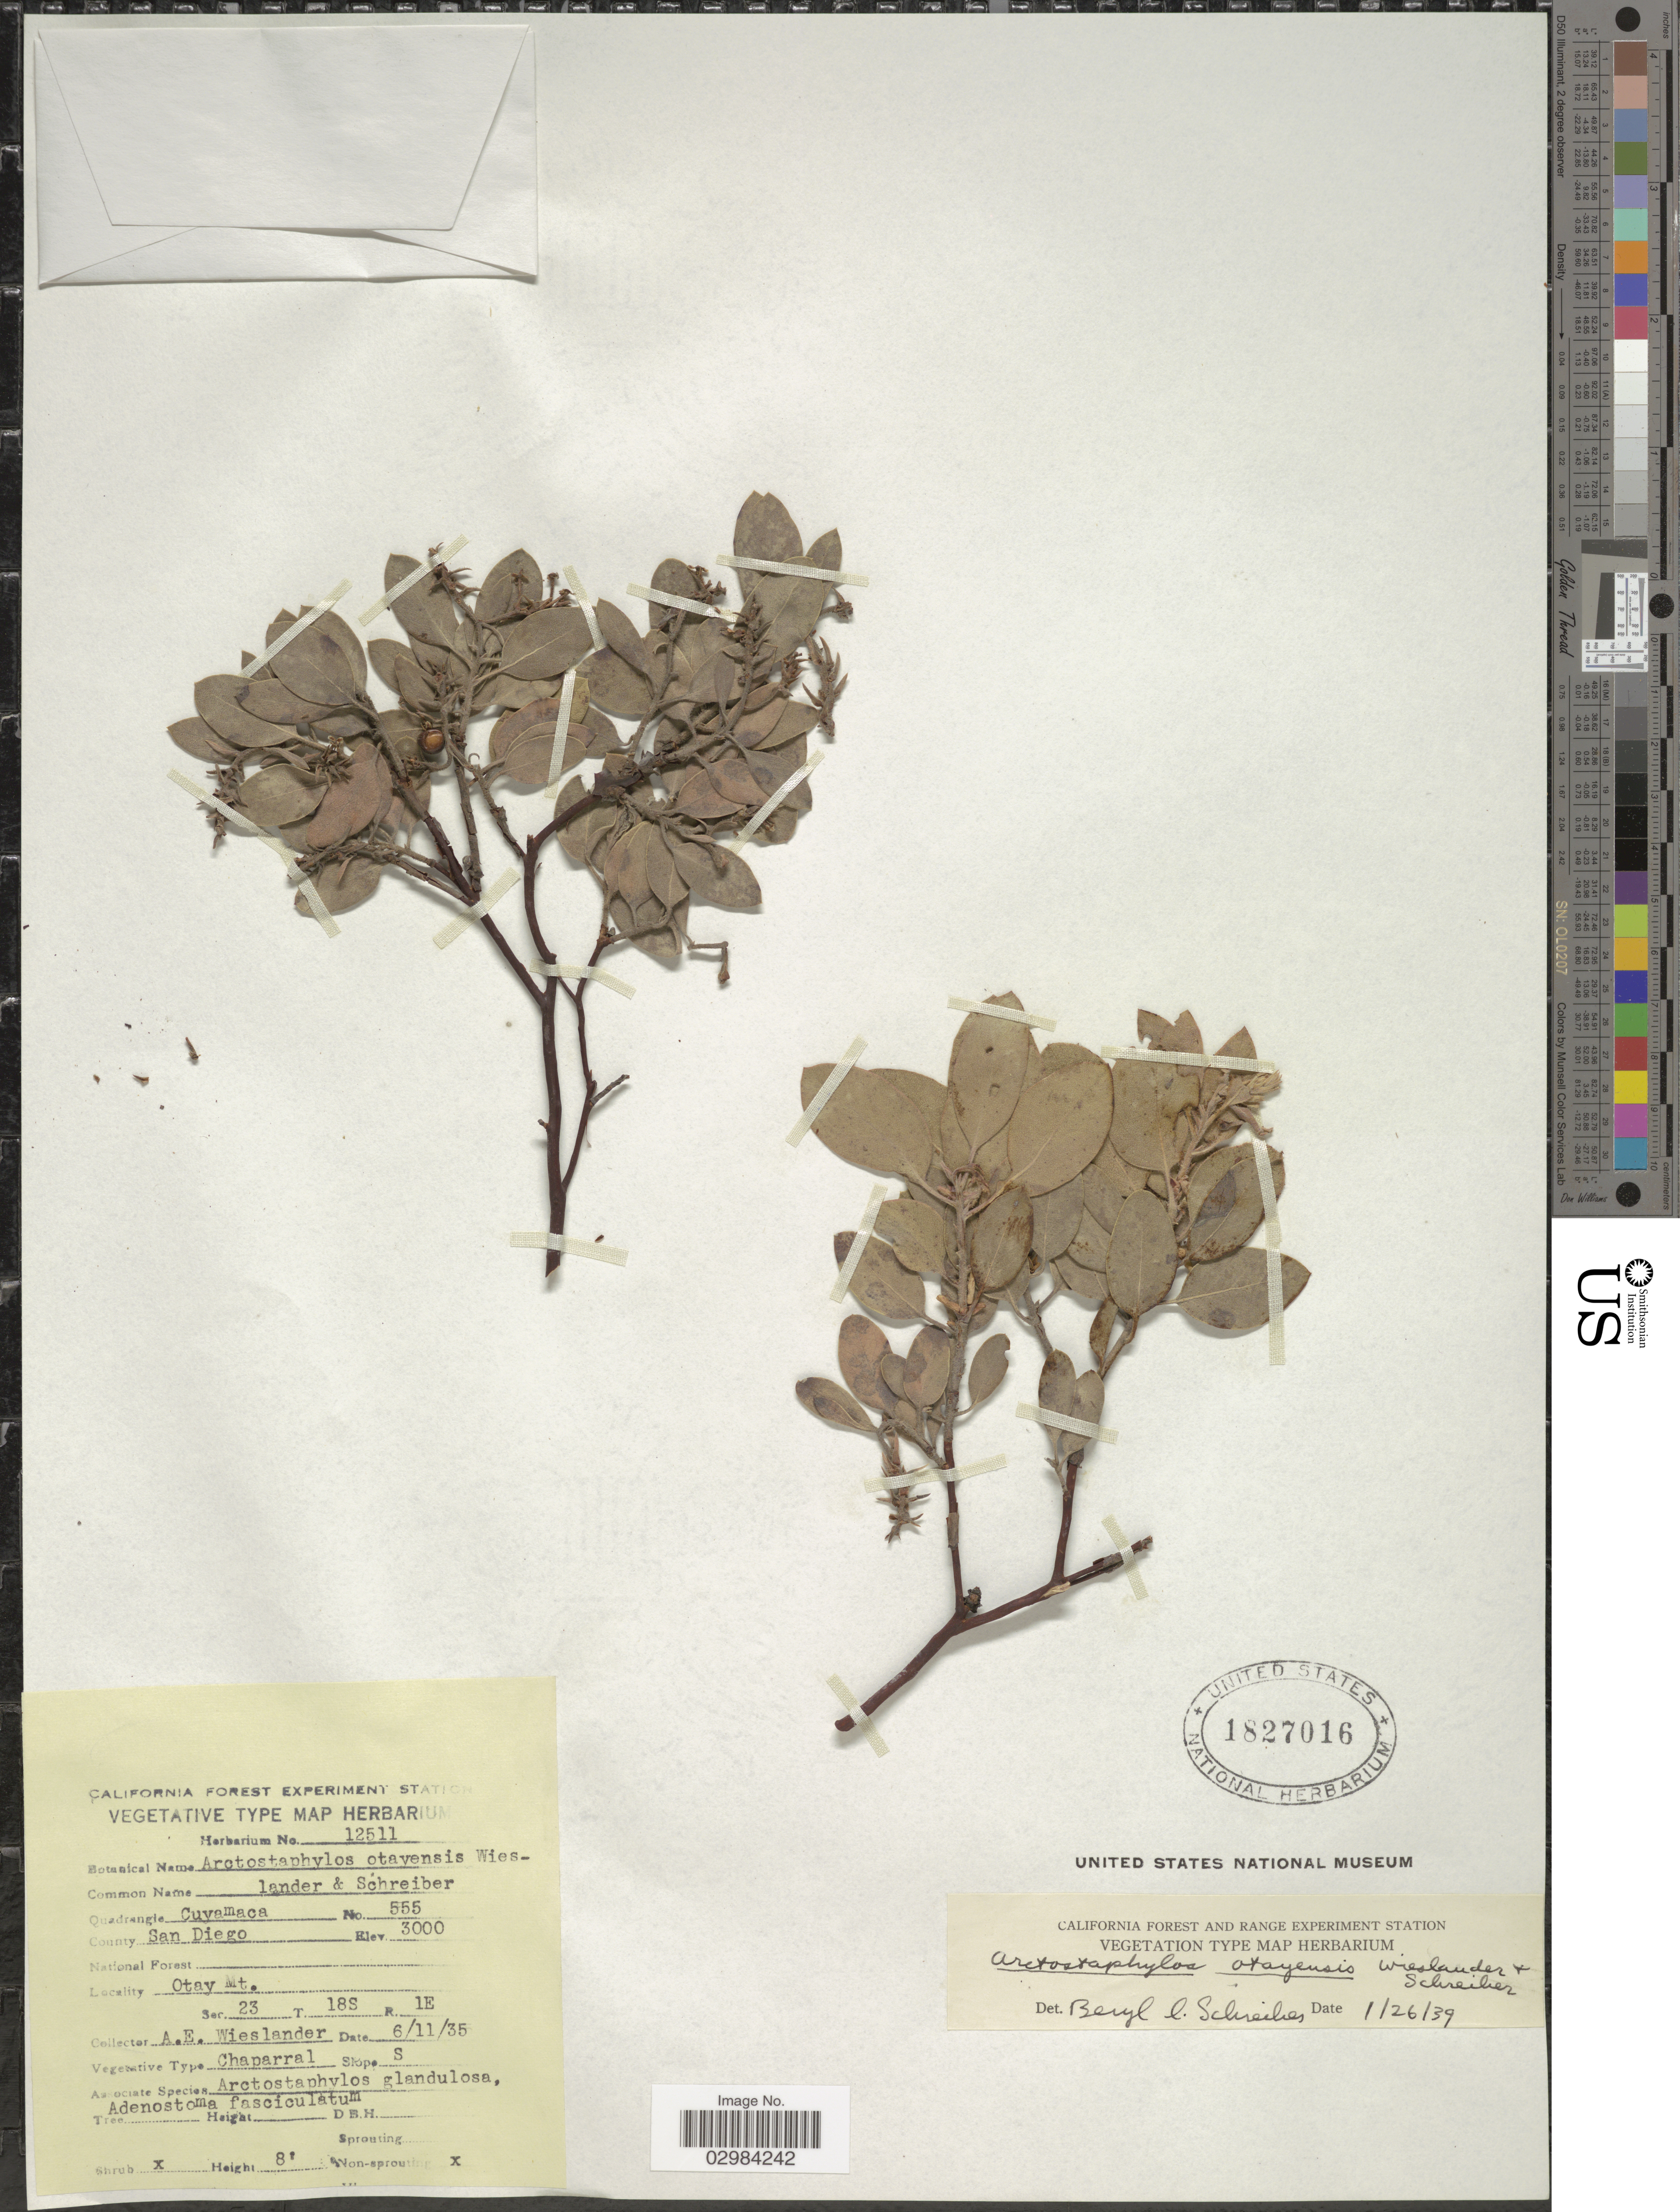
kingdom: Plantae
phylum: Tracheophyta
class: Magnoliopsida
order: Ericales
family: Ericaceae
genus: Arctostaphylos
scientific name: Arctostaphylos otayensis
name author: Wiesl. & B. Schreiber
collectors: A. E. Wieslander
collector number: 555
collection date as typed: Transcribed d/m/y: 11/6/35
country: United States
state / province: California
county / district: San Diego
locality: Quadrangle Cuyamaca, County San Diego, Otay Mt., Sec. 23 T18S R1E.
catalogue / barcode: US 1827016